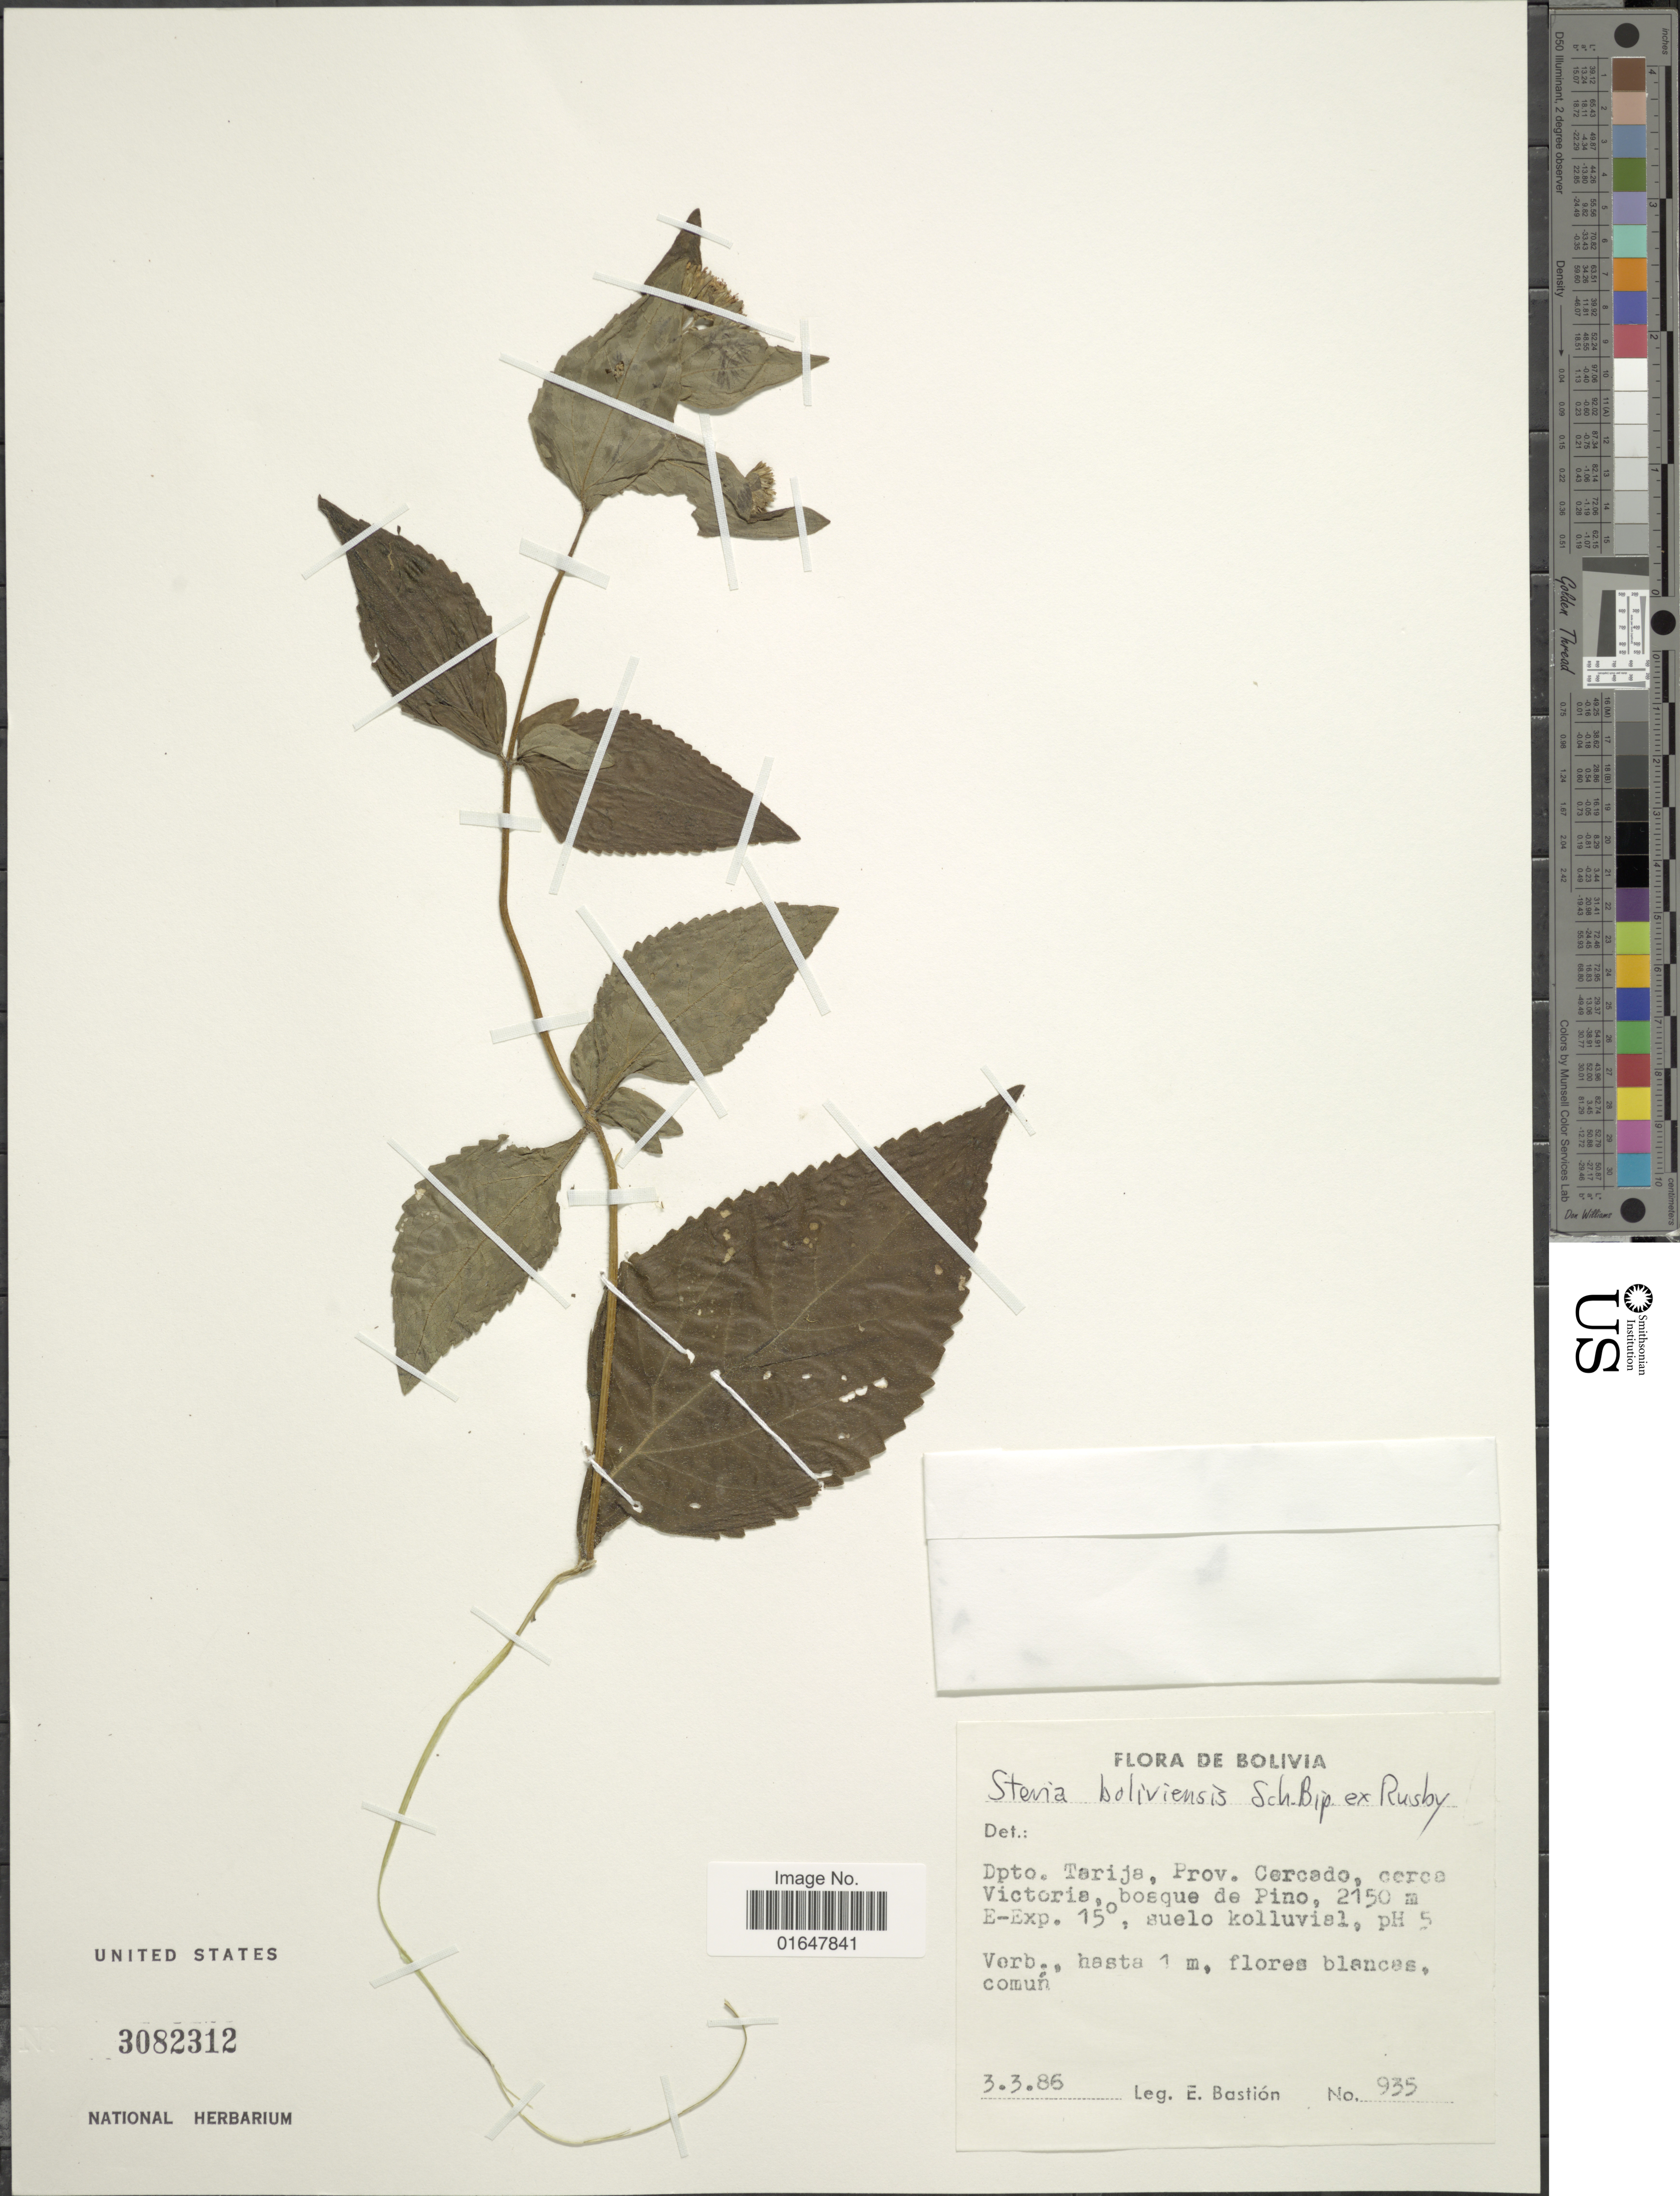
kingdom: Plantae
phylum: Tracheophyta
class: Magnoliopsida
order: Asterales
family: Asteraceae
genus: Stevia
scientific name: Stevia boliviensis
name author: Sch. Bip. ex Rusby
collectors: E. Bastion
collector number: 935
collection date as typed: Transcribed d/m/y: 3/3/86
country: Bolivia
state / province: Tarija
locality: Prov. Cercado,cerca Victoria, bosque de Pino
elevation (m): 2150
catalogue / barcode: US 3082312